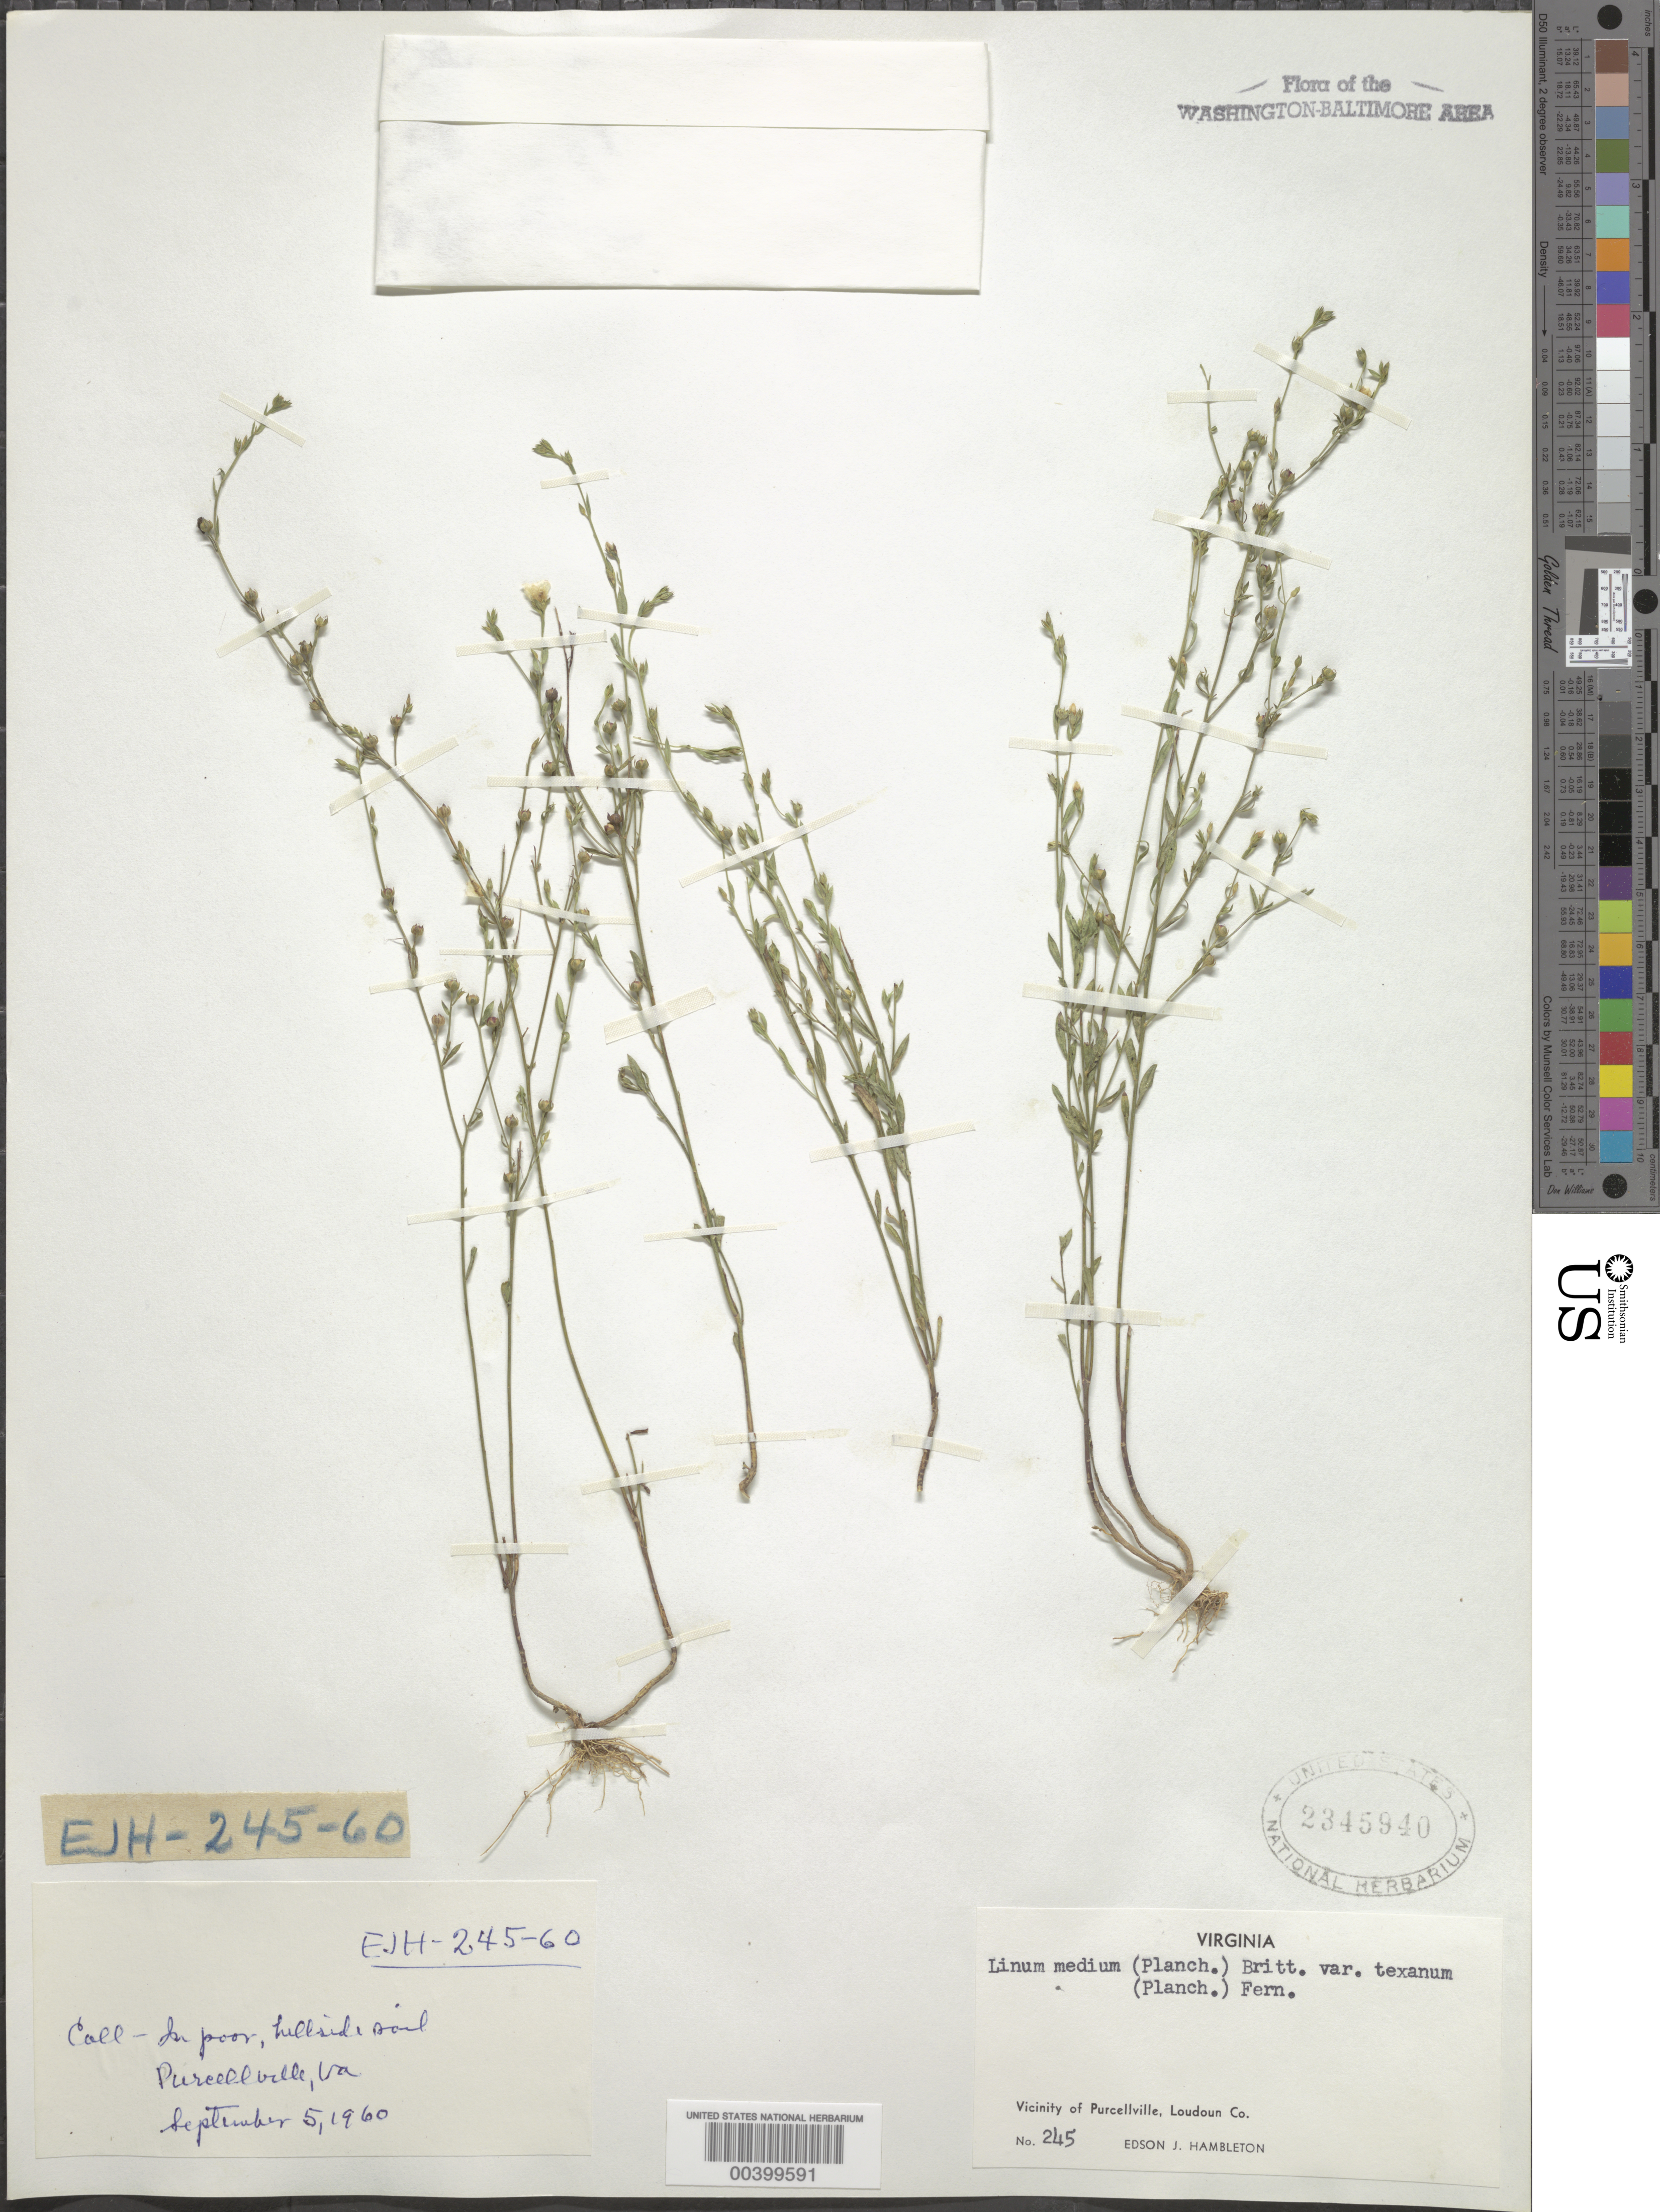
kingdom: Plantae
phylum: Tracheophyta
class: Magnoliopsida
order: Malpighiales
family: Linaceae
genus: Linum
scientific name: Linum medium var. texanum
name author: (Planch.) Fernald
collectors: E. Hambleton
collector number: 245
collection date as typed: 05 Sep 1960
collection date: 1960-09-05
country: United States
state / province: Virginia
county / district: Loudoun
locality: Purcellville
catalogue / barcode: US 2345940